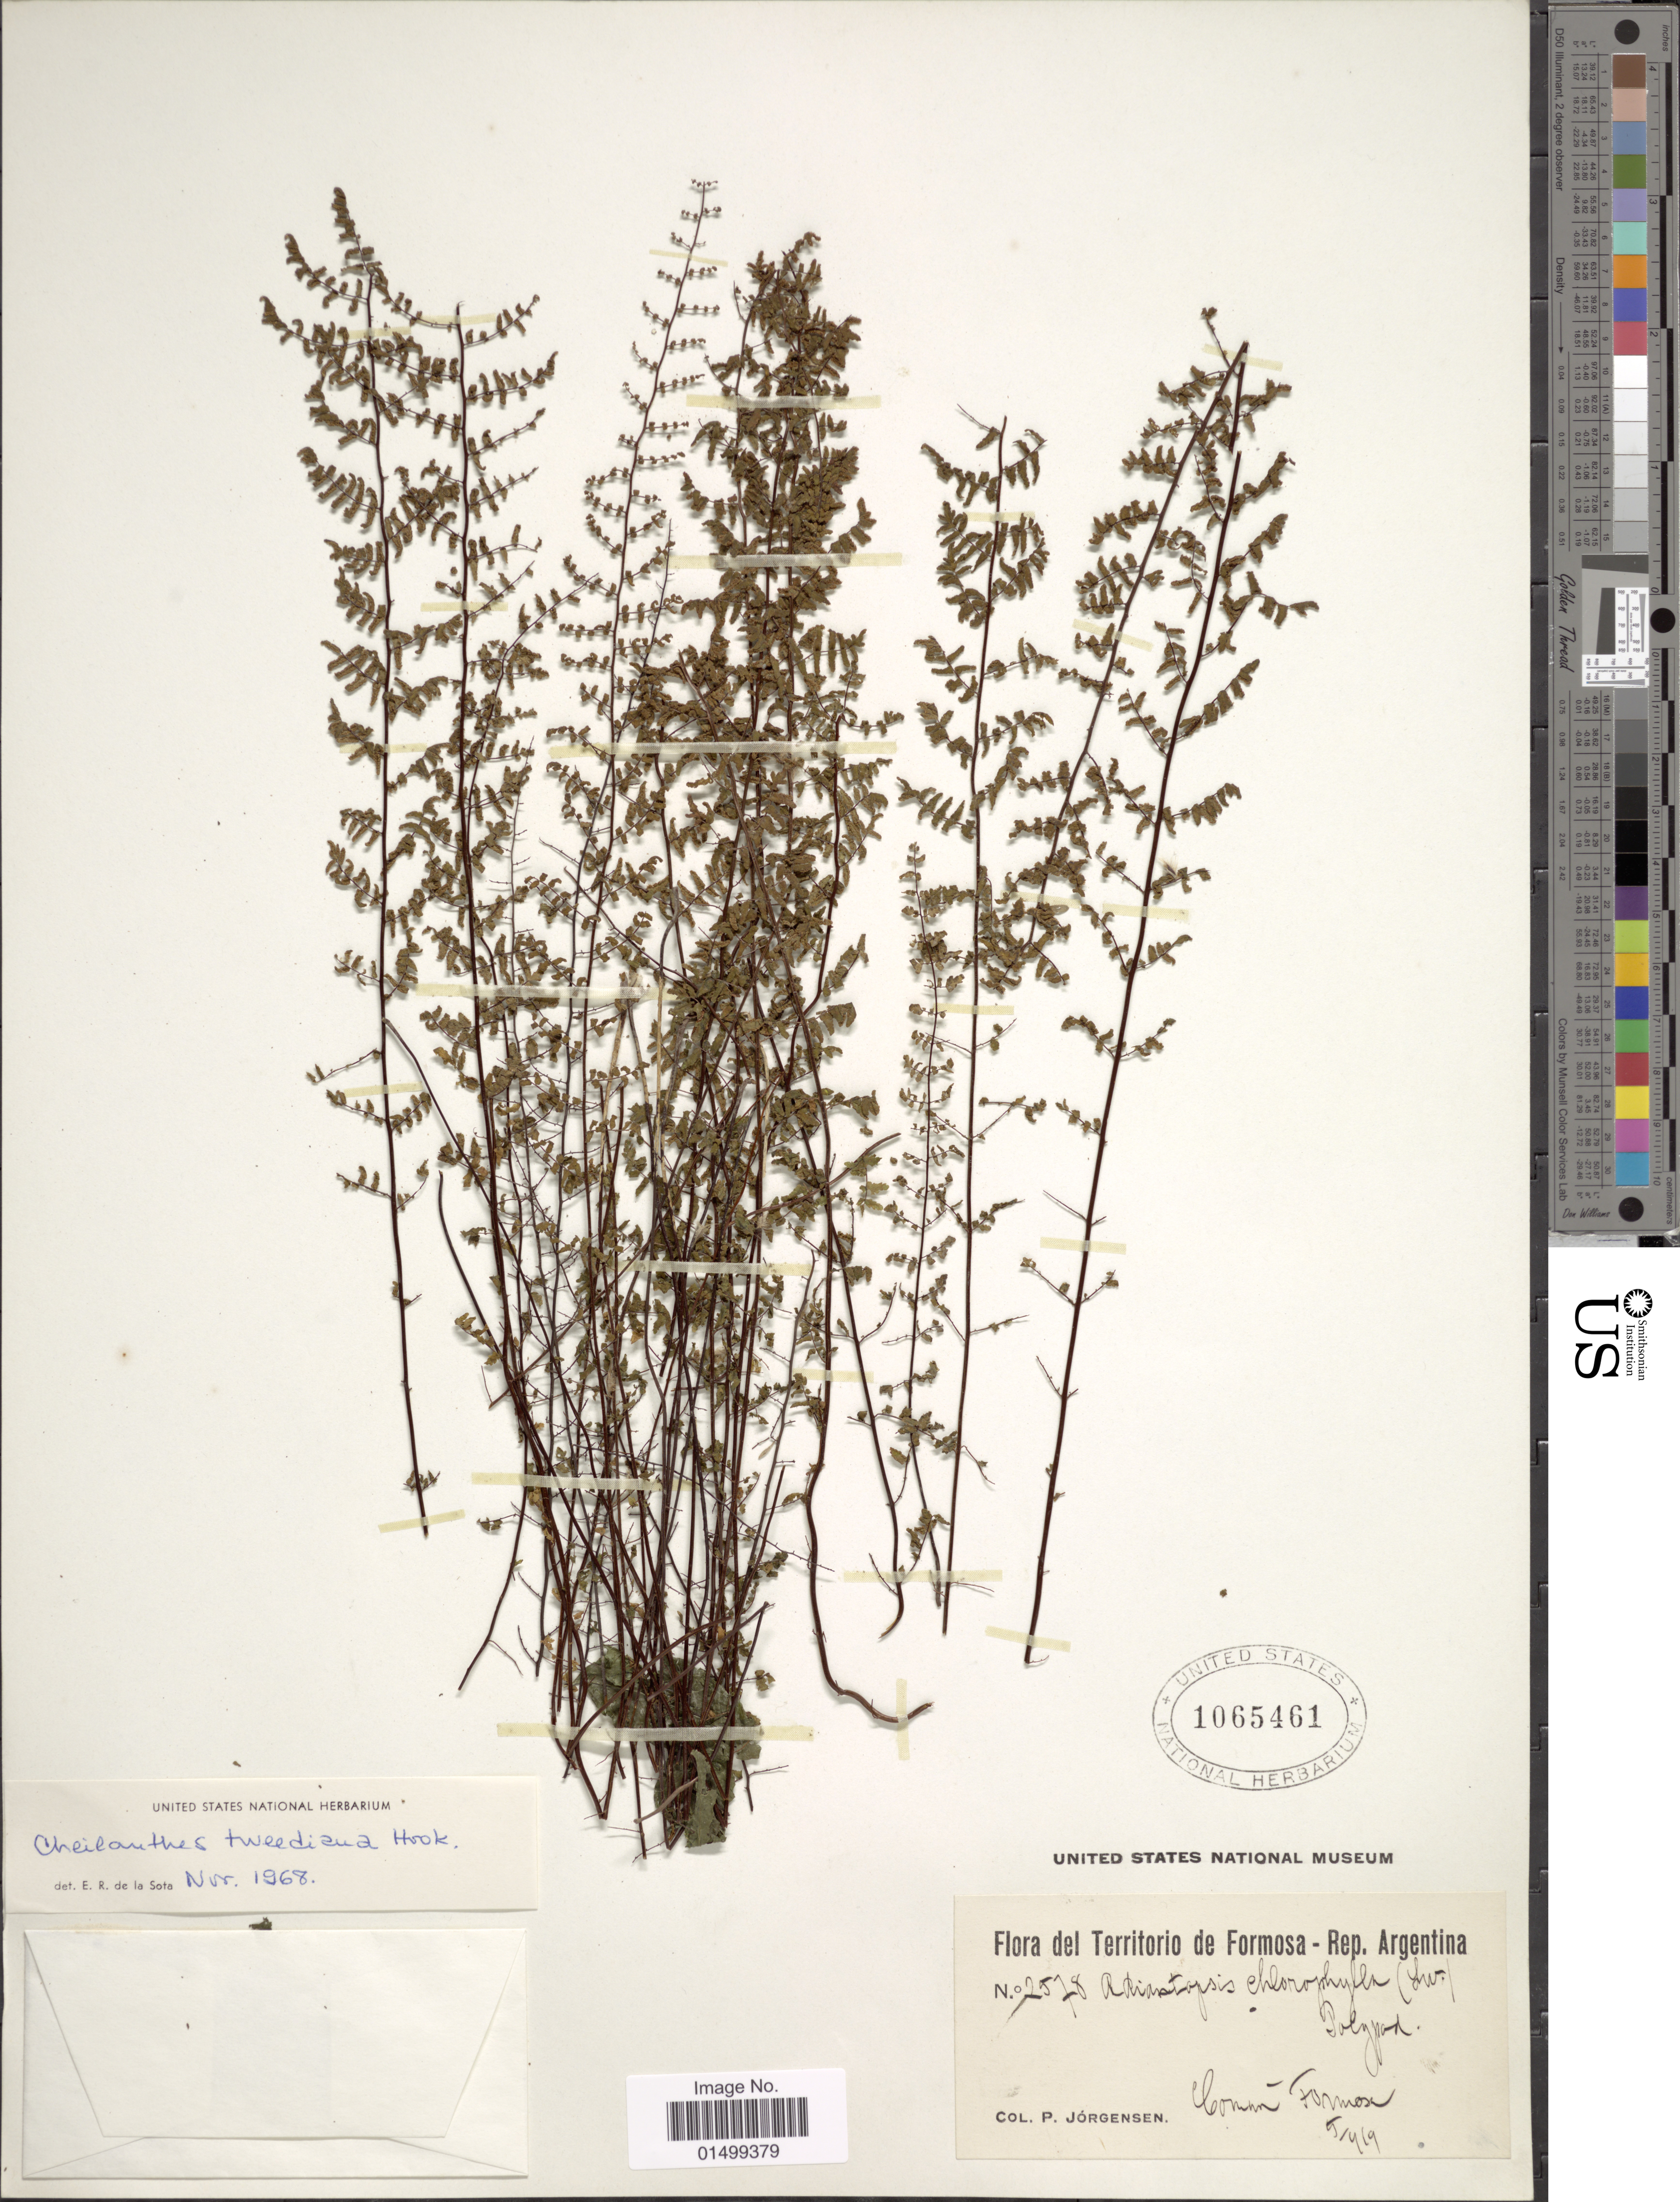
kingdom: Plantae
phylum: Tracheophyta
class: Polypodiopsida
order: Polypodiales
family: Pteridaceae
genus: Cheilanthes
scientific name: Cheilanthes tweediana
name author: Hook.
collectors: P. Jörgensen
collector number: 2578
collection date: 1919-05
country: Argentina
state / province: Formosa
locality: Territorio de Formosa-Rep. Argentina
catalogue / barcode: US 1065461